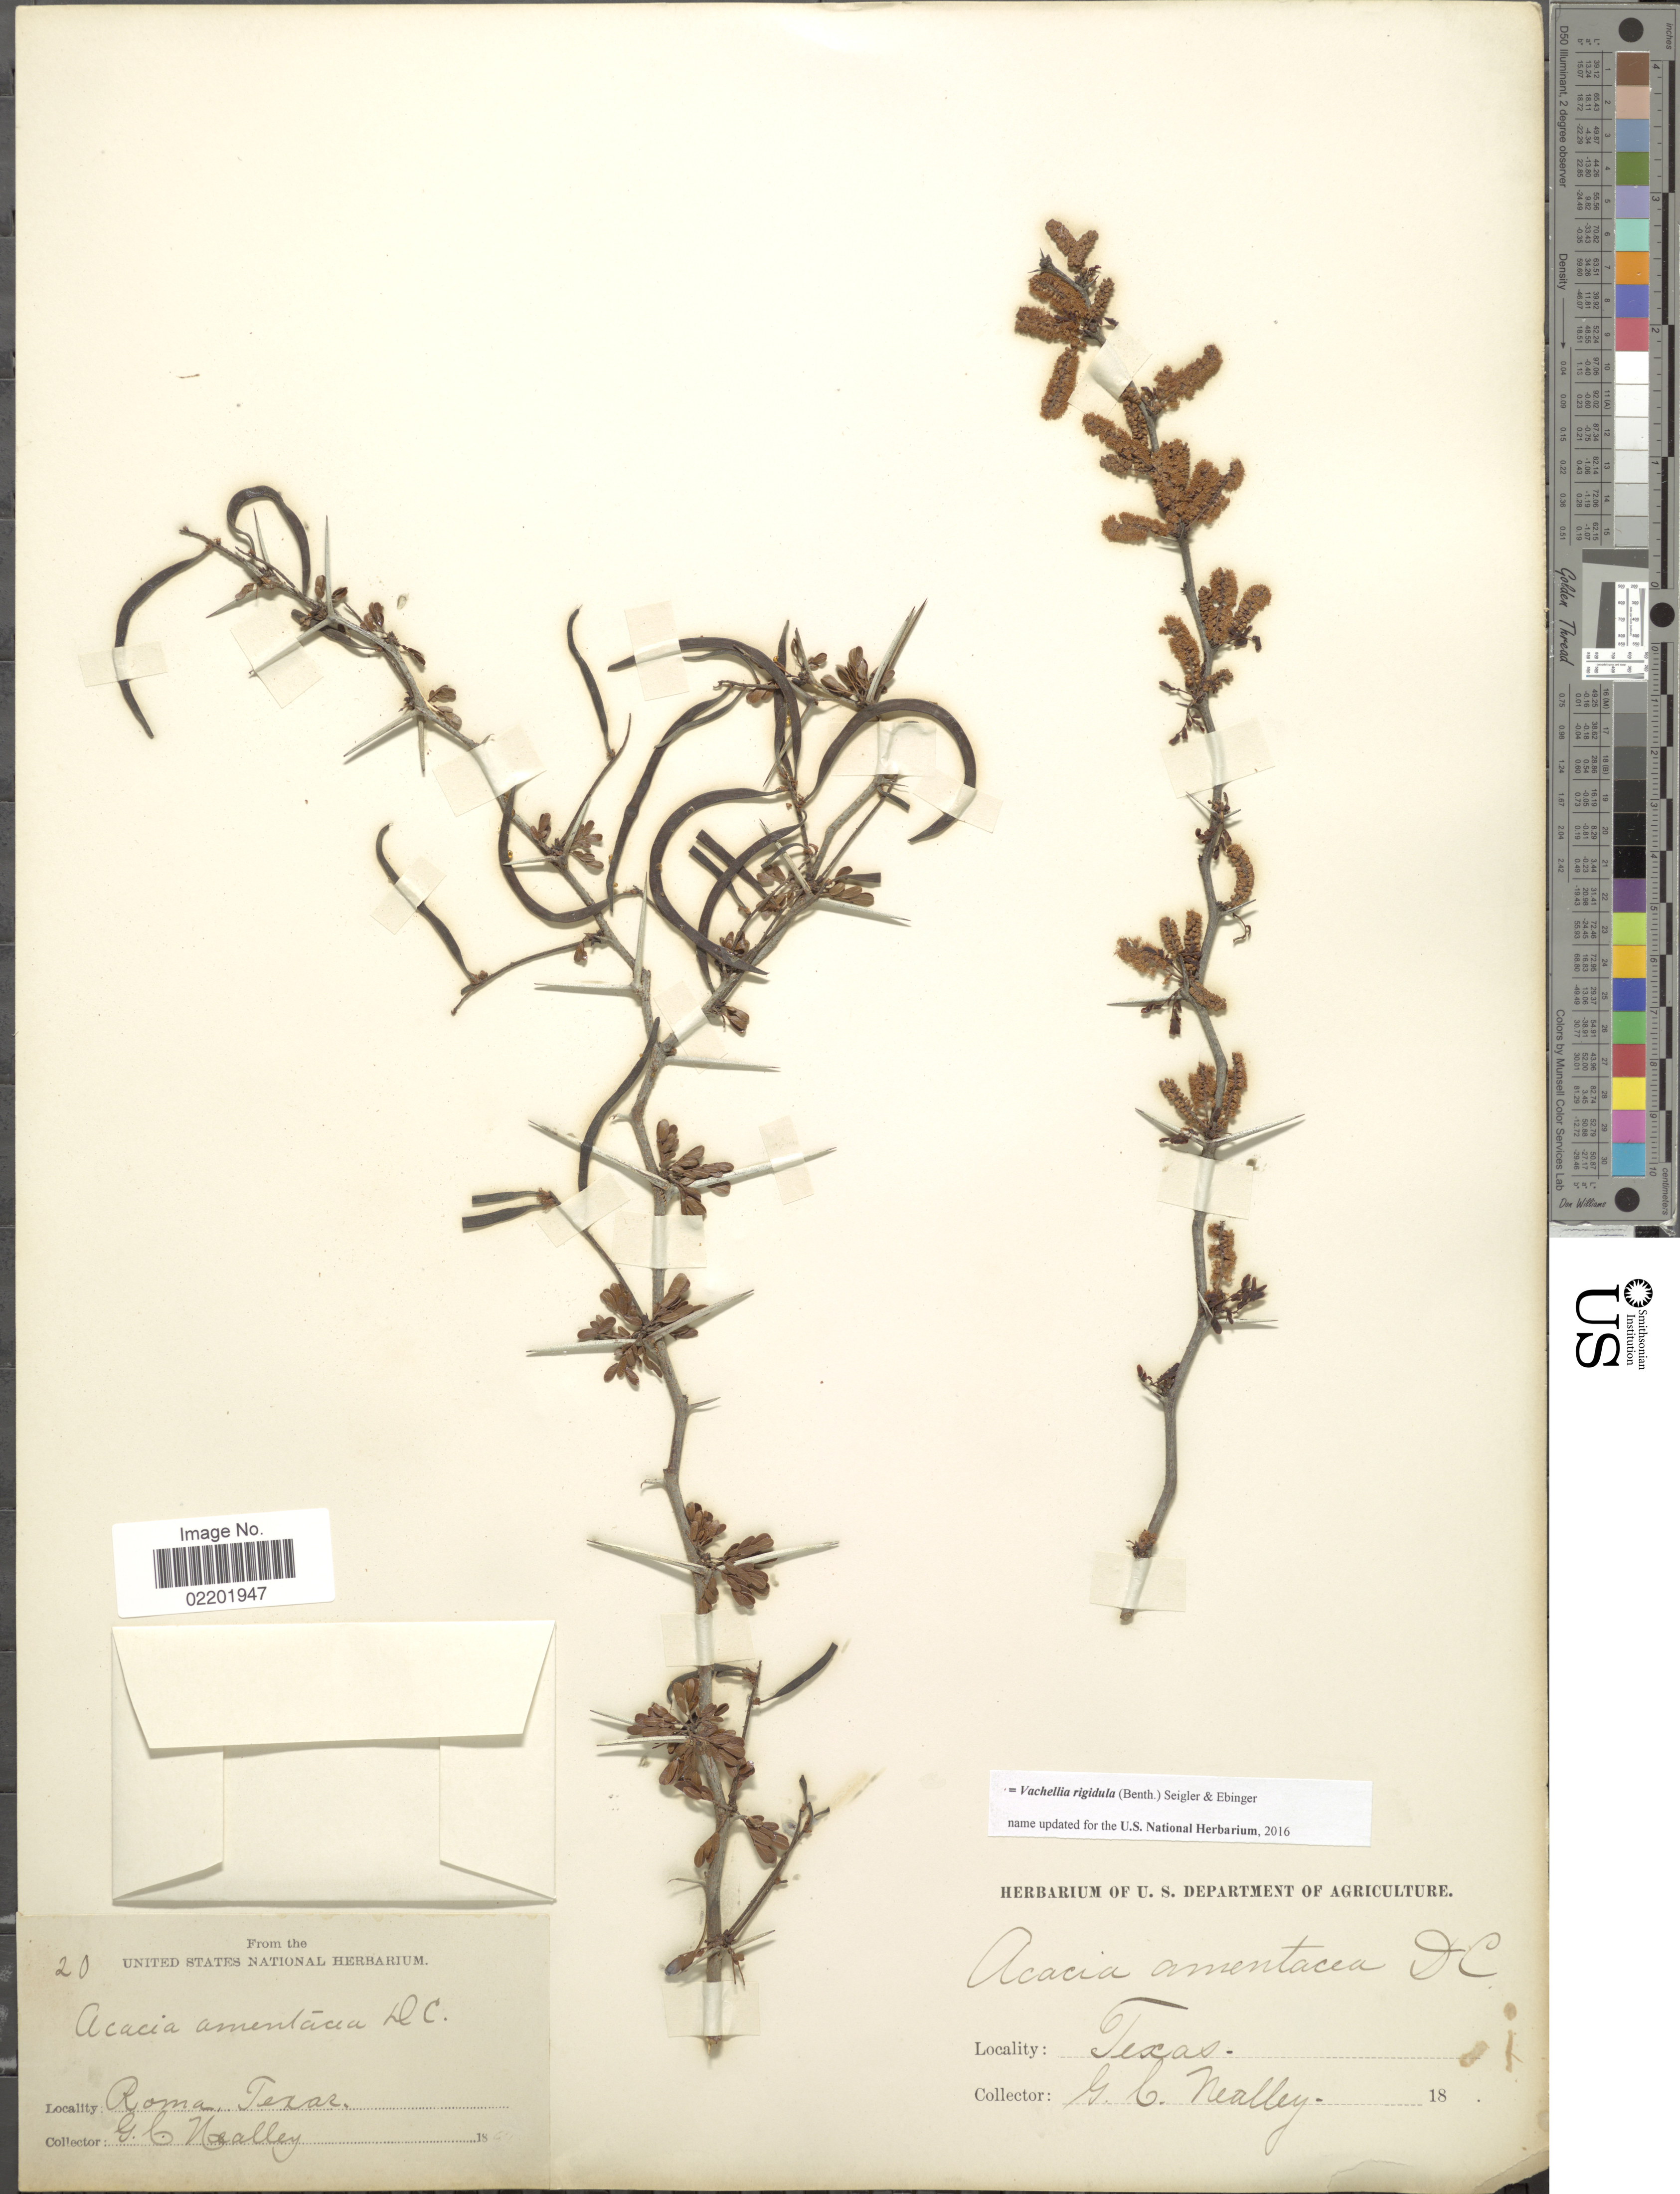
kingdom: Plantae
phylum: Tracheophyta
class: Magnoliopsida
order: Fabales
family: Fabaceae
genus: Vachellia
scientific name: Vachellia rigidula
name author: (Benth.) Seigler & Ebinger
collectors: G. C. Nealley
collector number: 20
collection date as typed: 18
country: United States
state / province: Texas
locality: Roma